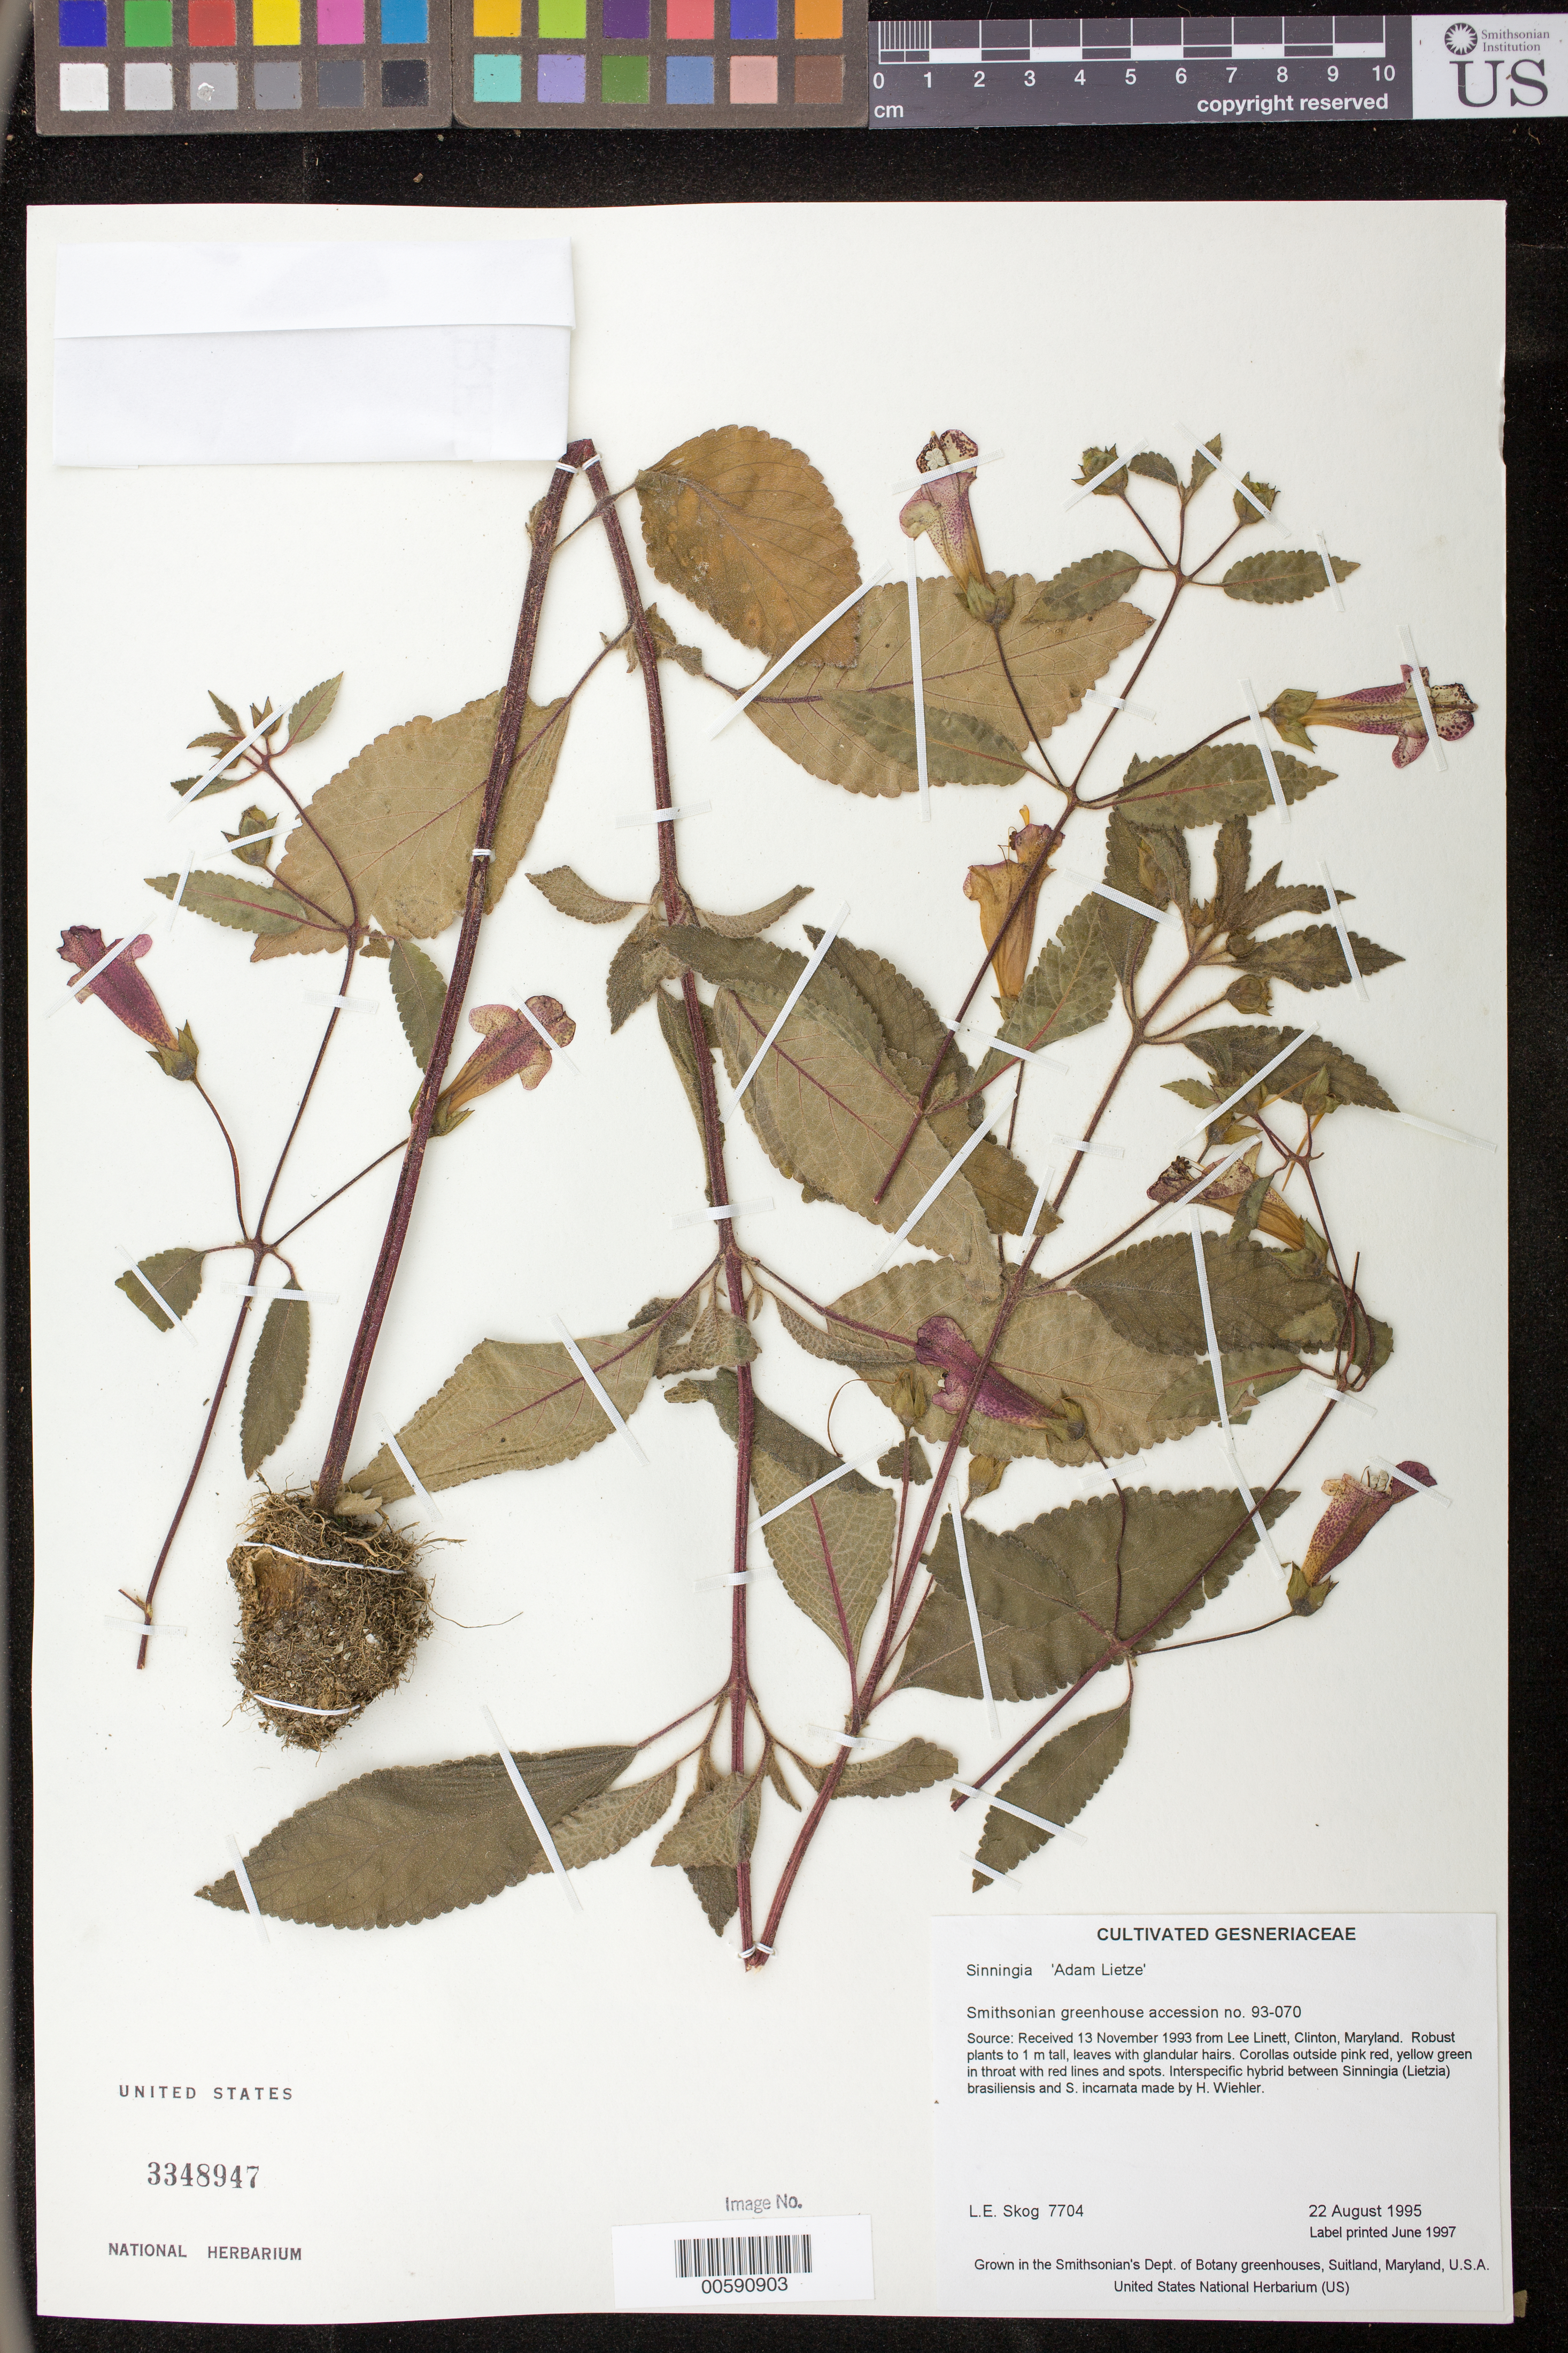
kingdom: Plantae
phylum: Tracheophyta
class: Magnoliopsida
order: Lamiales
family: Gesneriaceae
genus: Sinningia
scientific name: Sinningia 'Adam Lietze'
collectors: L. E. Skog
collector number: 7704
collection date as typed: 22 Aug 1995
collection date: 1995-08-22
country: United States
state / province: Maryland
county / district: Prince George's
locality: Grown in the Smithsonian's Dept. of Botany greenhouses, Suitland, Maryland, U.S.A.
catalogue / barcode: US 3348947